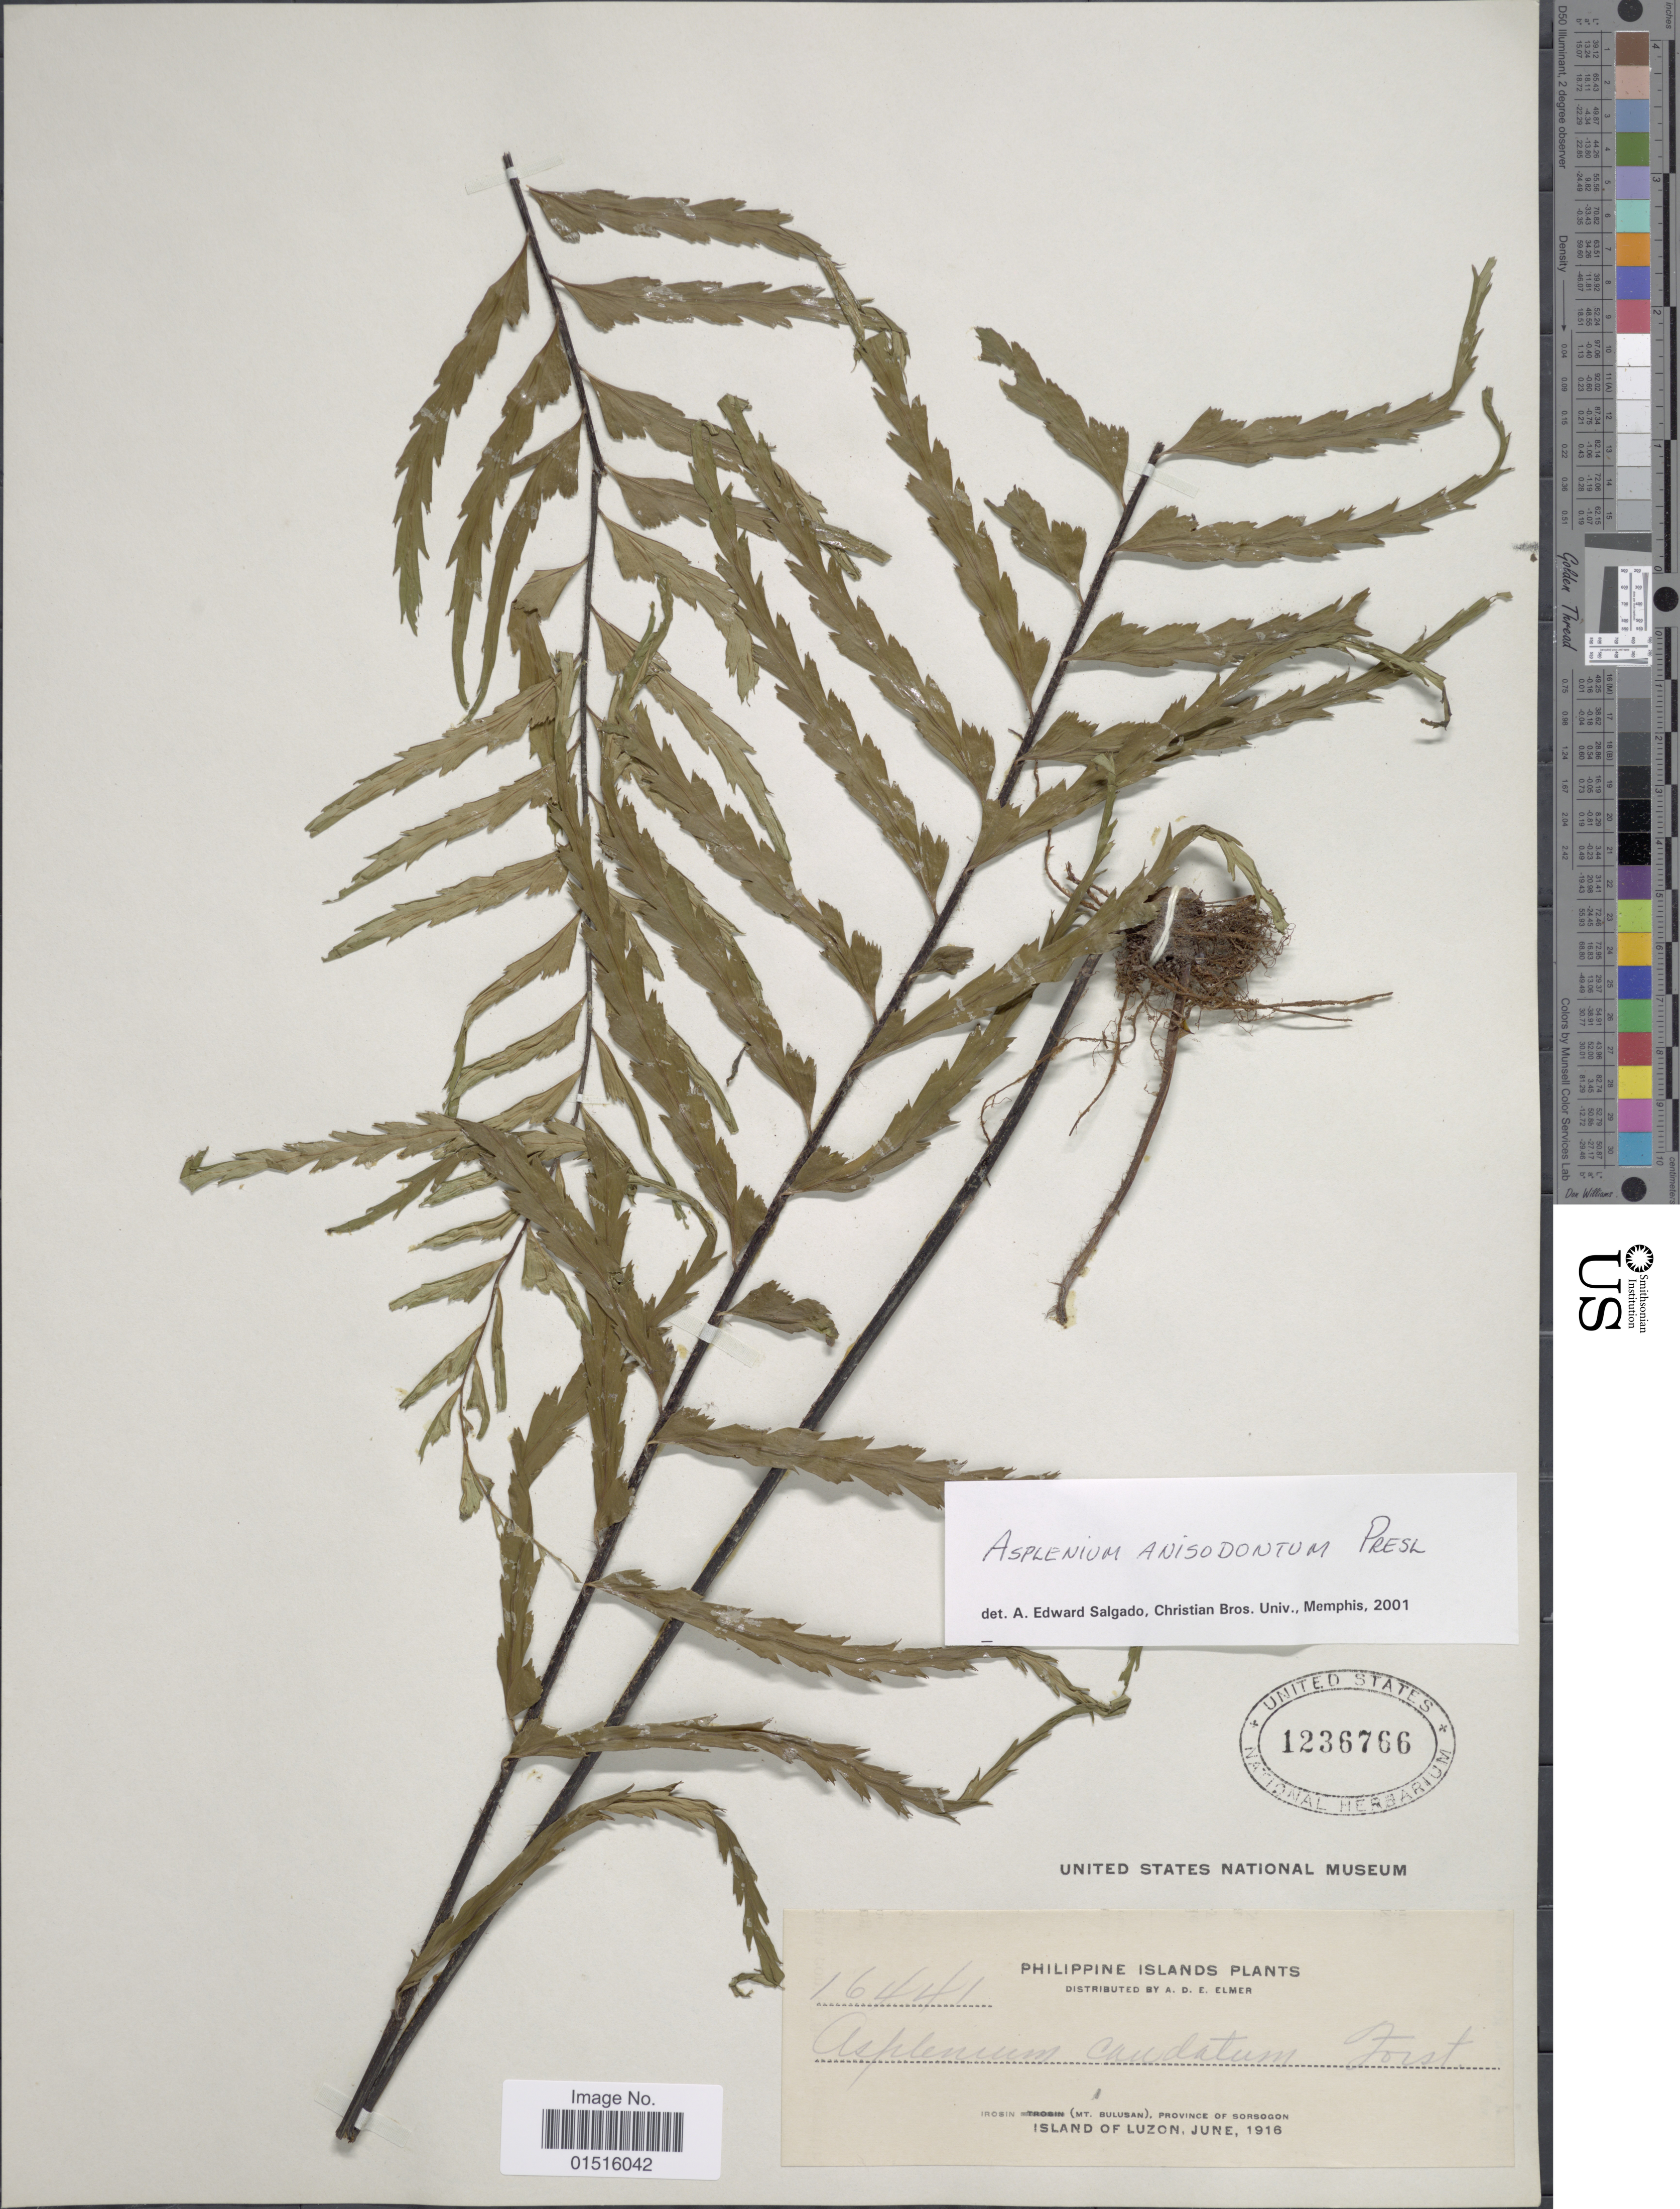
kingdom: Plantae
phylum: Tracheophyta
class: Polypodiopsida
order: Polypodiales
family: Aspleniaceae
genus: Asplenium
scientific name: Asplenium anisodontum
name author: C. Presl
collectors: A. D. E. Elmer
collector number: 16441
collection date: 1916-06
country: Philippines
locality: Irosin (Mt. Bulusan), province of Sorsogon, Island of Luzon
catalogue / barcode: US 1236766